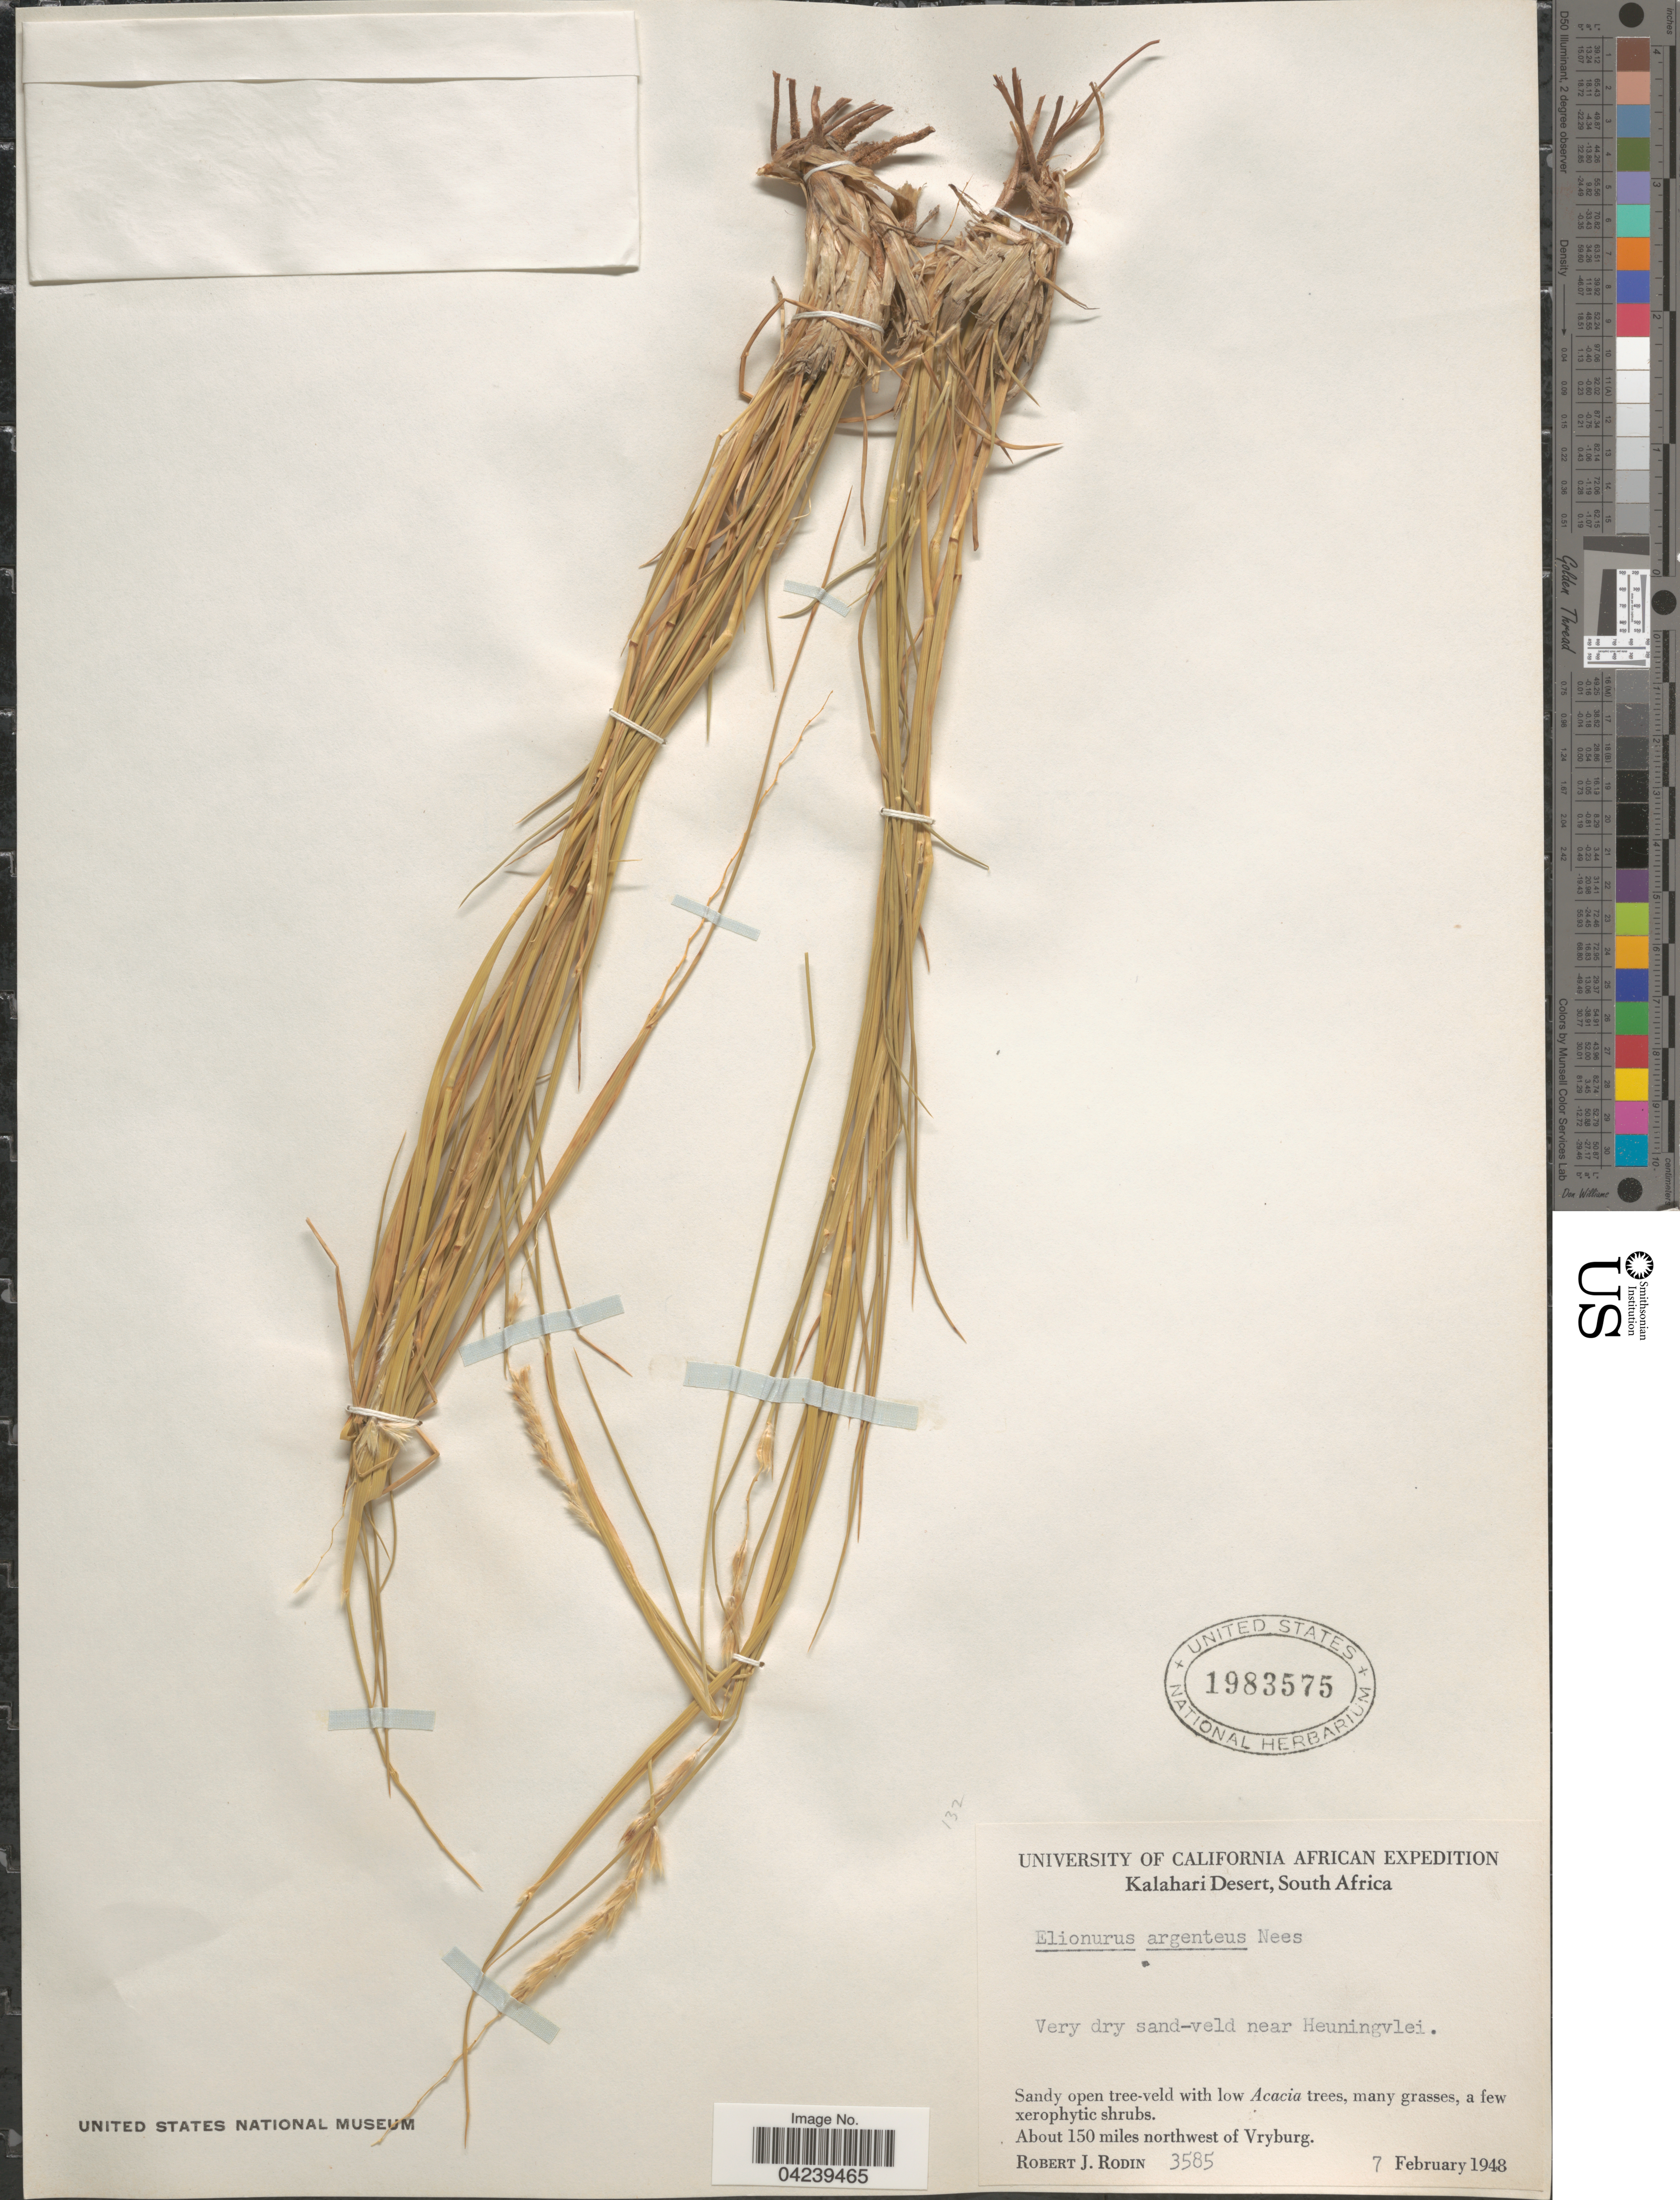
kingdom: Plantae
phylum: Tracheophyta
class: Liliopsida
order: Poales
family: Poaceae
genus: Elionurus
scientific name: Elionurus muticus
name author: (Spreng.) Kuntze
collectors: R. J. Rodin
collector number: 3585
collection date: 1948-02-07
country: South Africa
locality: University of California African Expedition. Kalahari Desert. Very dry sand-veld near Heuningvlei. About 150 miles northwest of Vryburg.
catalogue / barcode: US 1983575